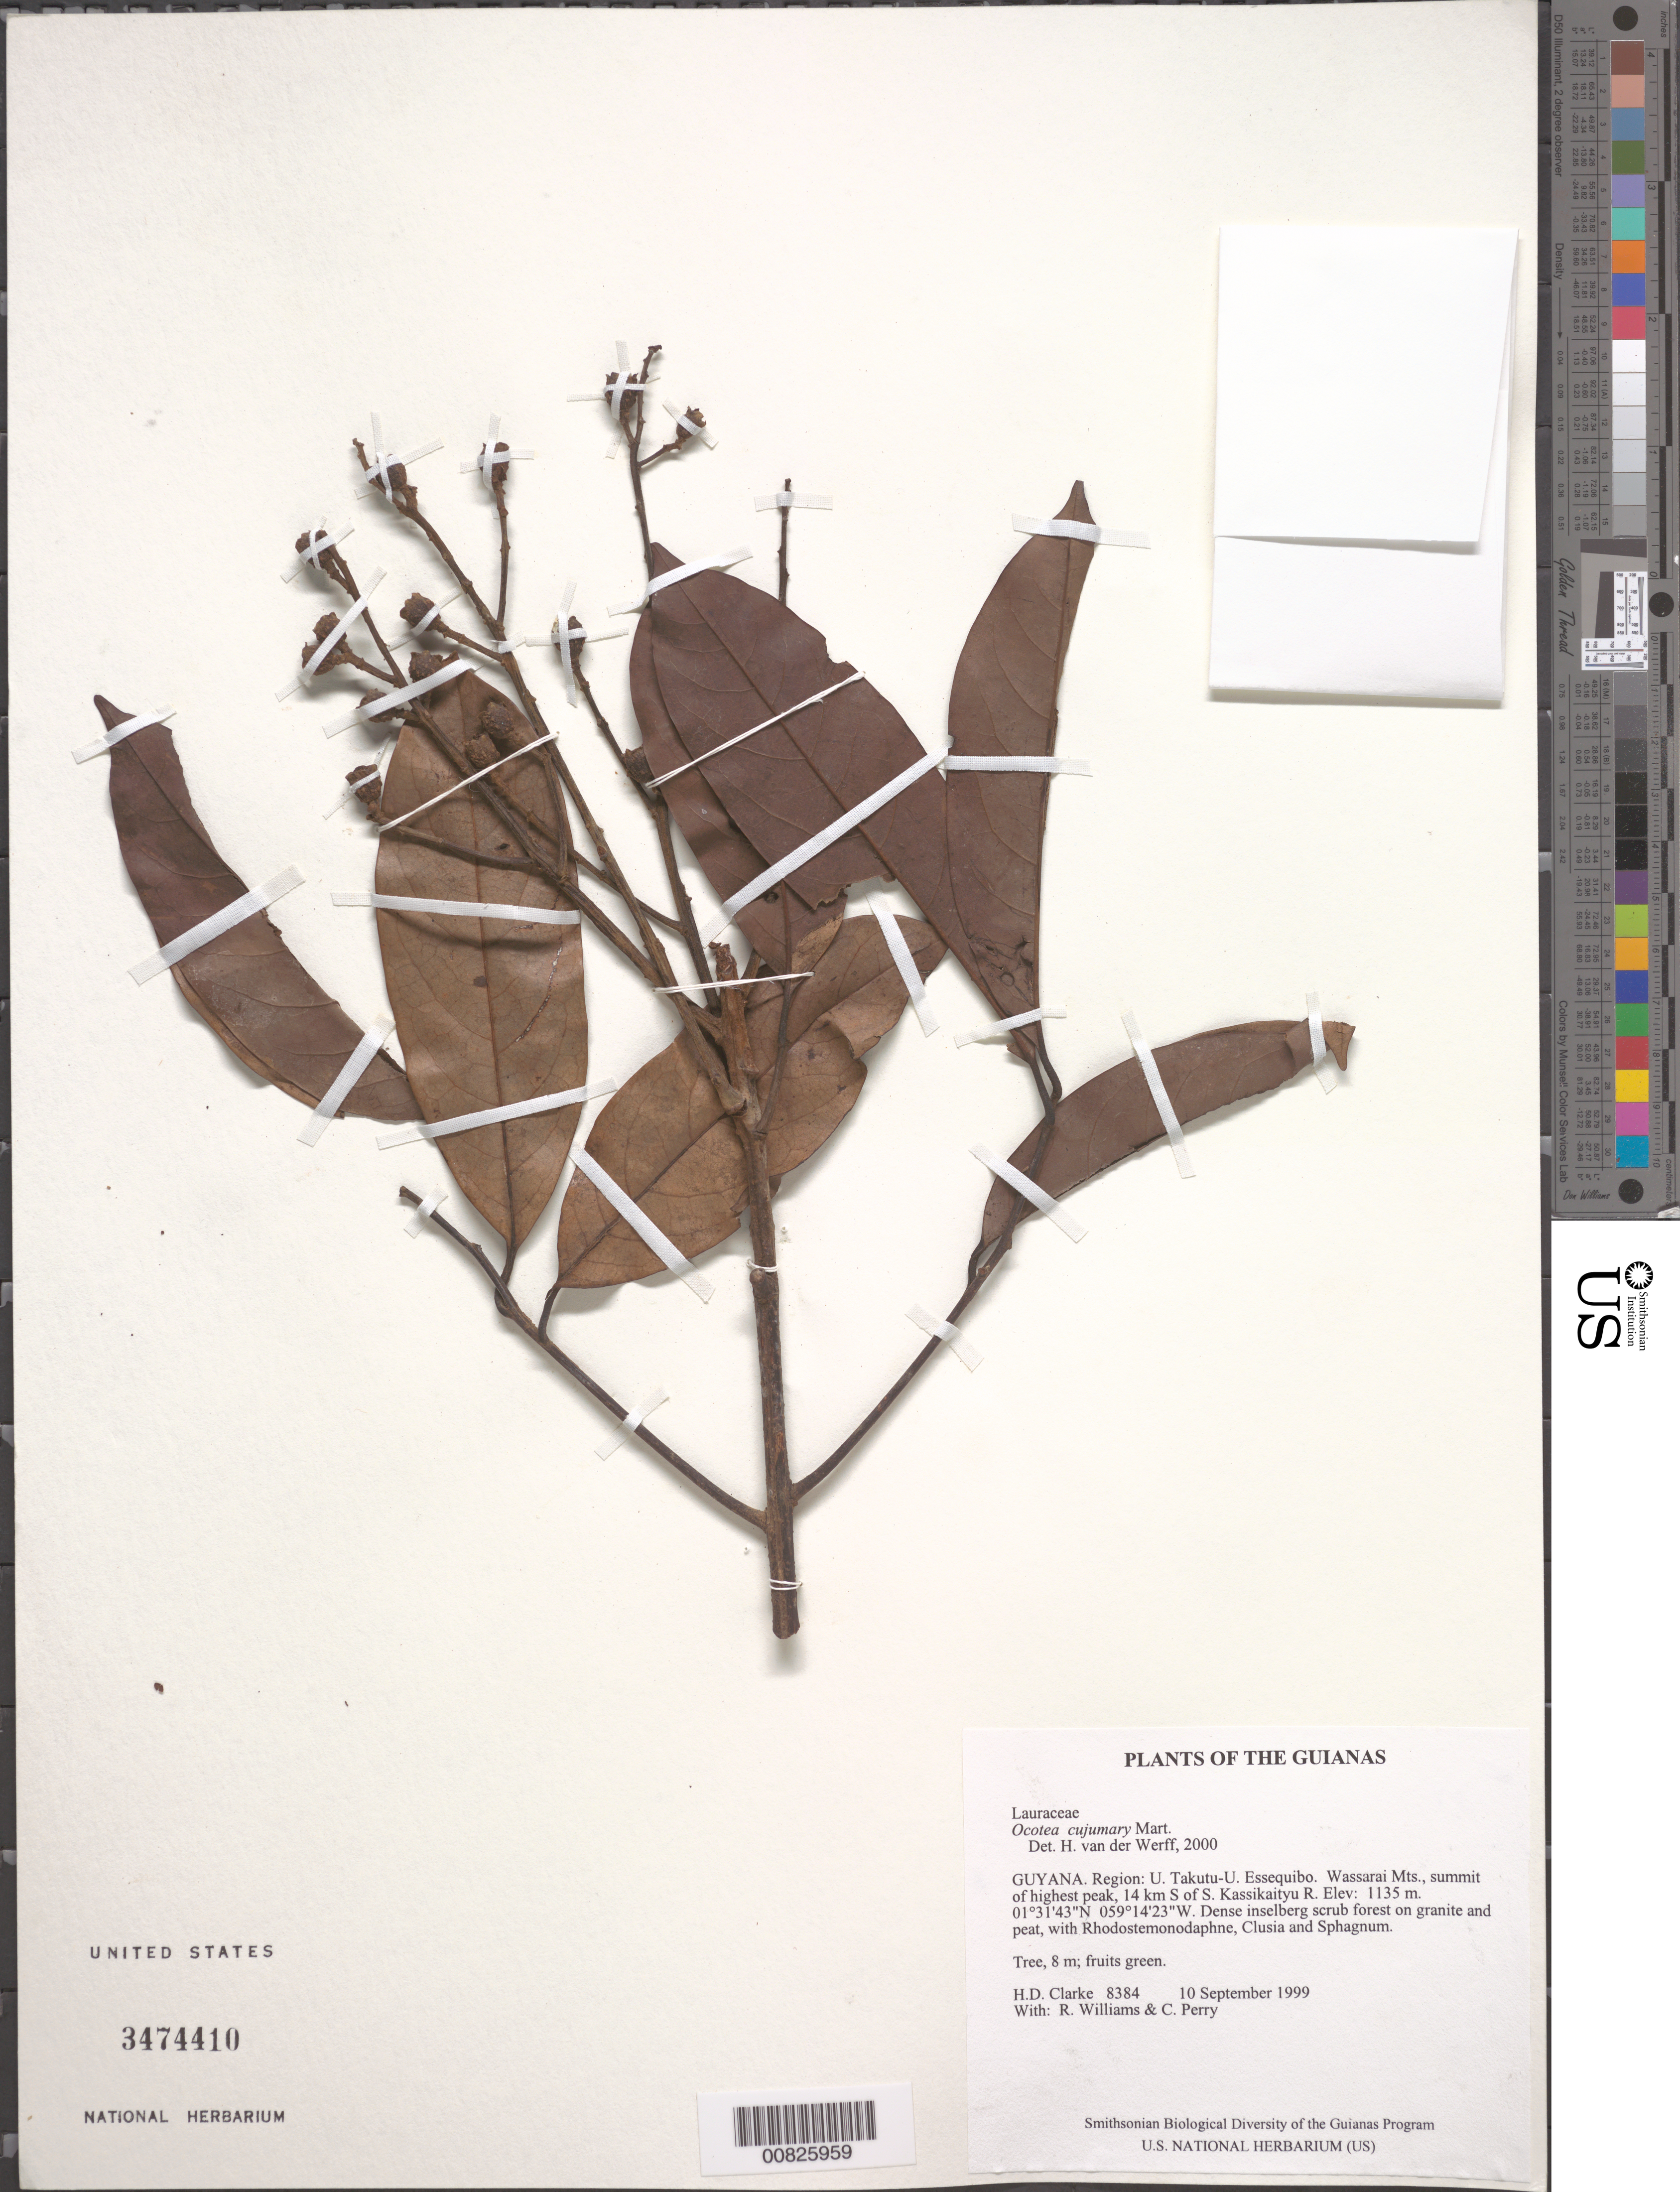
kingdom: Plantae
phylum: Tracheophyta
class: Magnoliopsida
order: Laurales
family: Lauraceae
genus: Ocotea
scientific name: Ocotea cujumary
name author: Mart.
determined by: van der Werff, H., (MO), Missouri Botanical Garden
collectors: H. D. Clarke, R. Williams & C. Perry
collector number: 8384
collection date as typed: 10 September 1999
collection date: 1999-09-10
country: Guyana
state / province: U. Takutu-U. Essequibo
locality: Wassarai Mts., summit of highest peak, 14 km S of S. Kassikaityu R.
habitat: Dense inselberg scrub forest on granite and peat, with Rhodostemonodaphne, Clusia and Sphagnum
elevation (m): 1135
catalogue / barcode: US 3474410